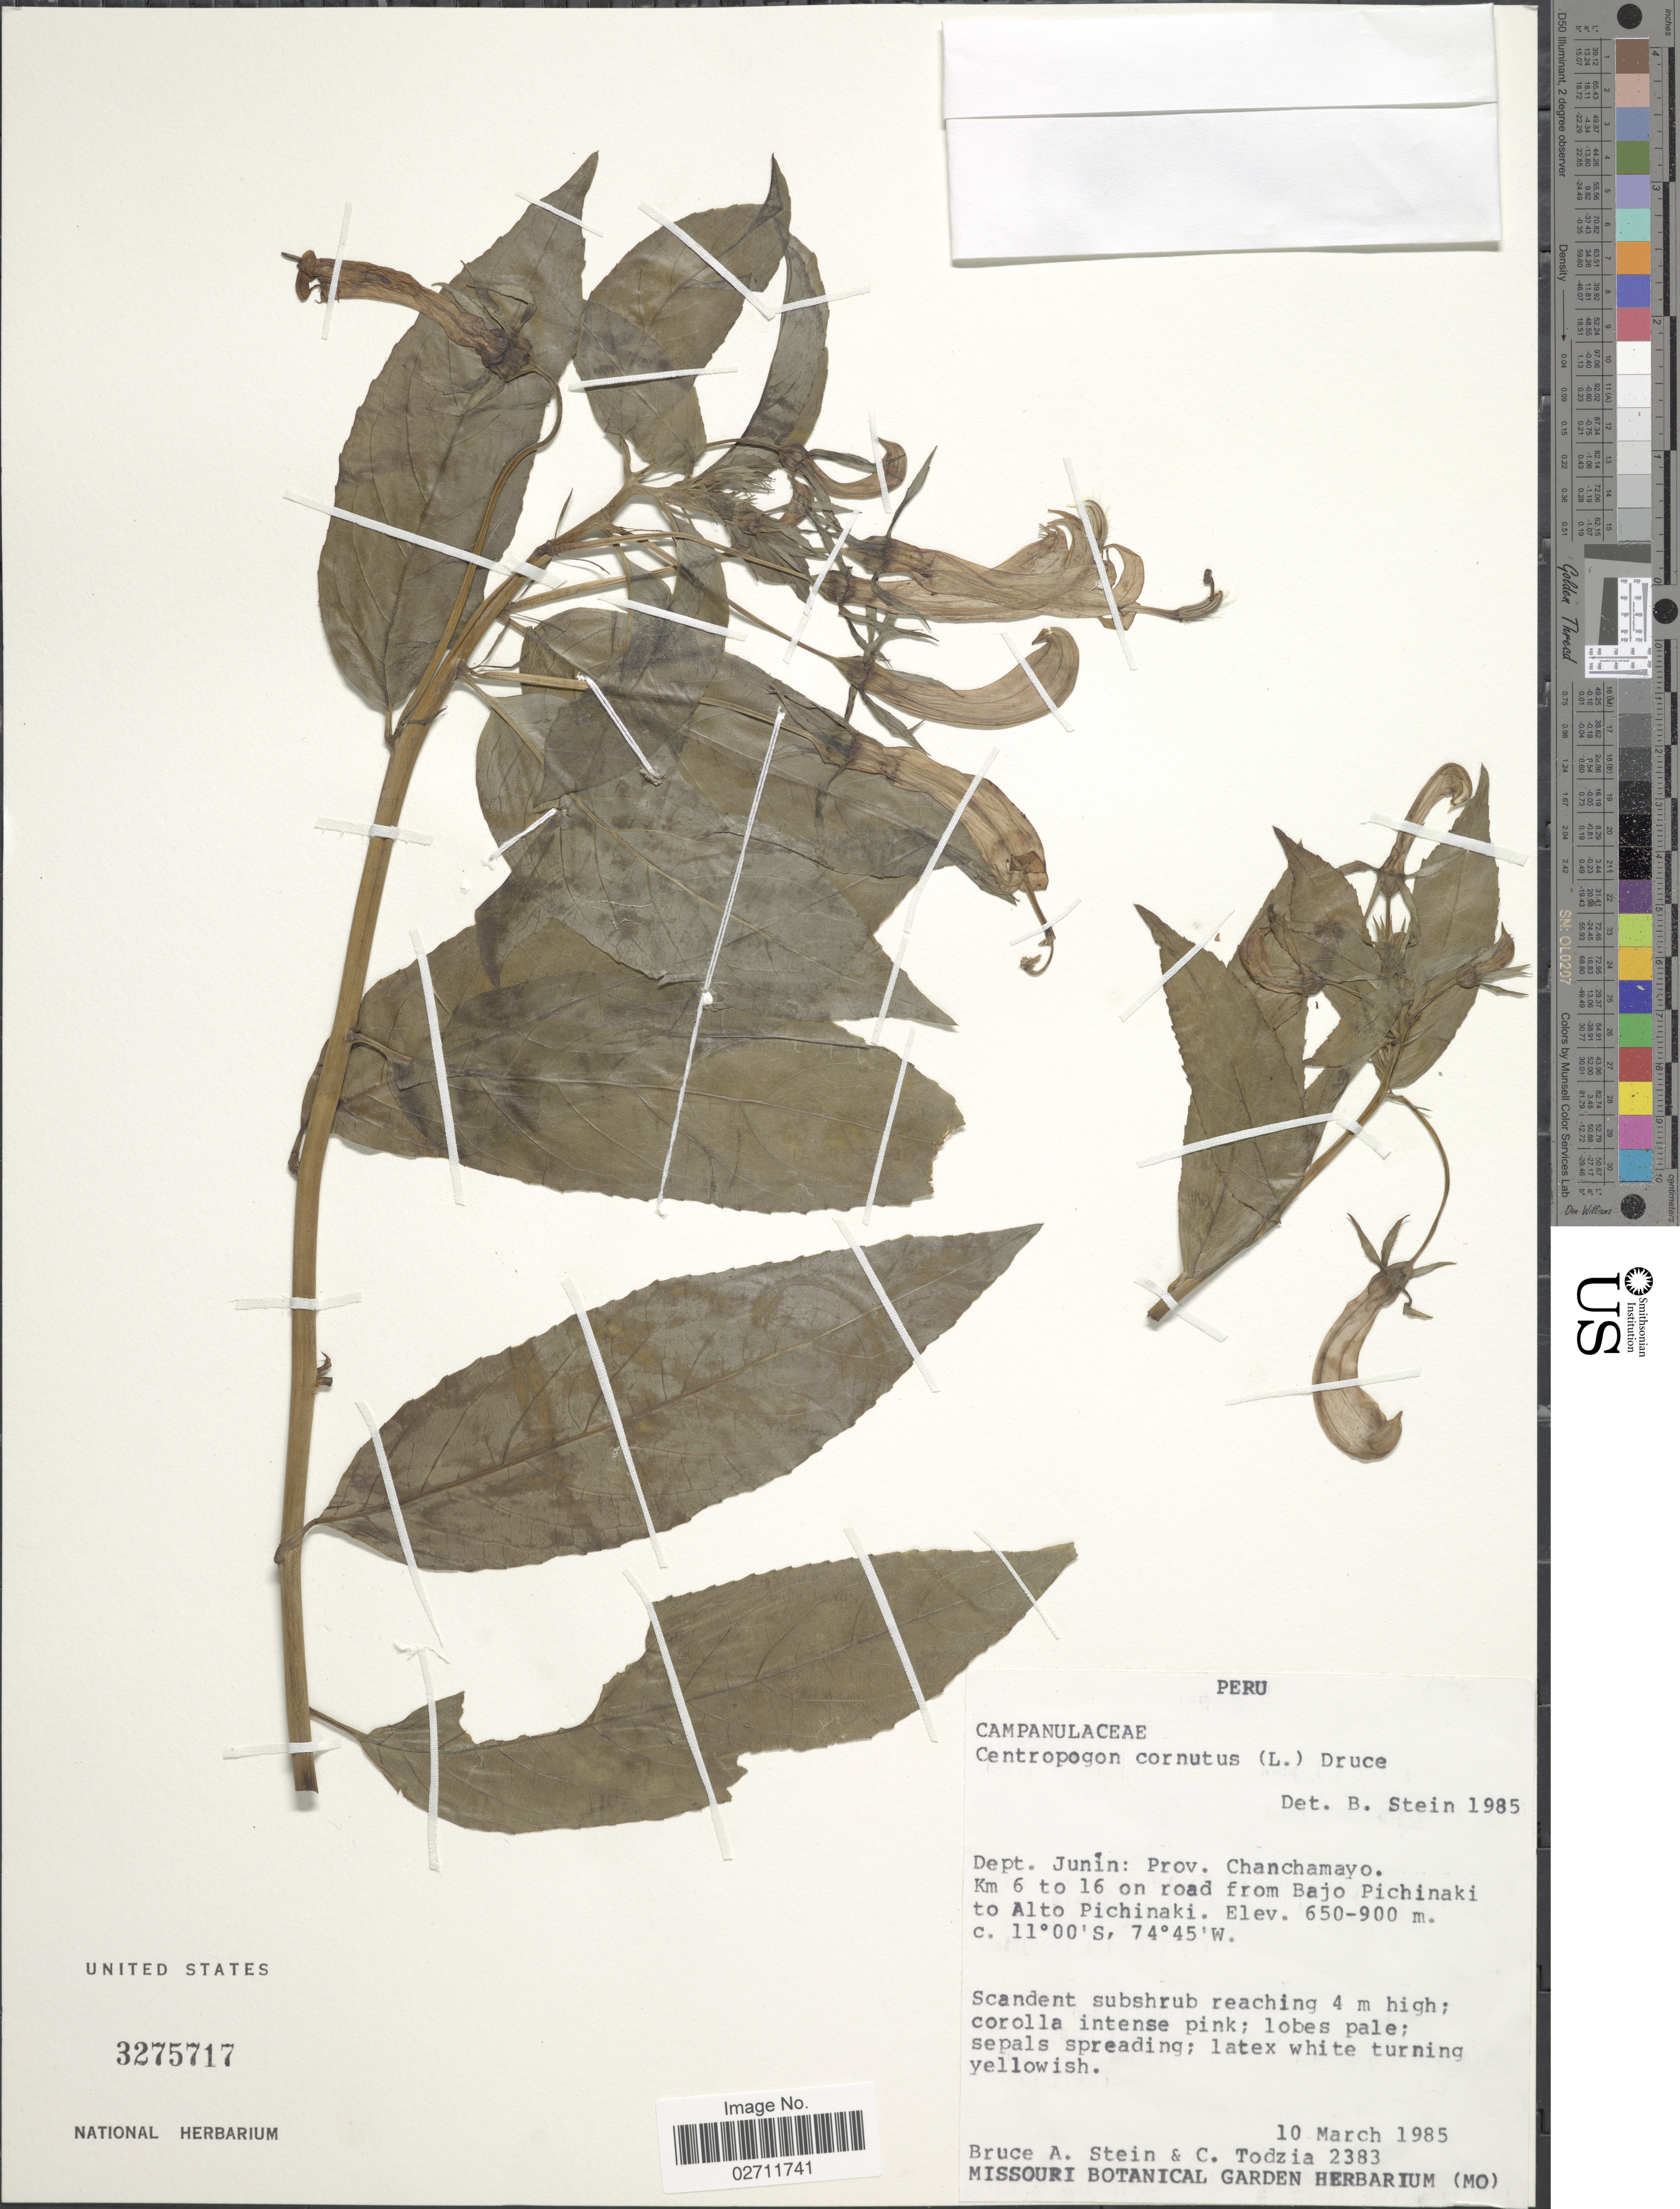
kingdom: Plantae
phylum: Tracheophyta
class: Magnoliopsida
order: Asterales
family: Campanulaceae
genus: Centropogon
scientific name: Centropogon cornutus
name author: (L.) Druce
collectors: B. A. Stein & C. A. Todzia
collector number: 2383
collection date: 1985-03-10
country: Peru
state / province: Junín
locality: Prov. Chanchamayo. Km 6 to 16 on road from Bajo Pichinaki to Alto Pichinaki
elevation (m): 650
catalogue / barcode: US 3275717